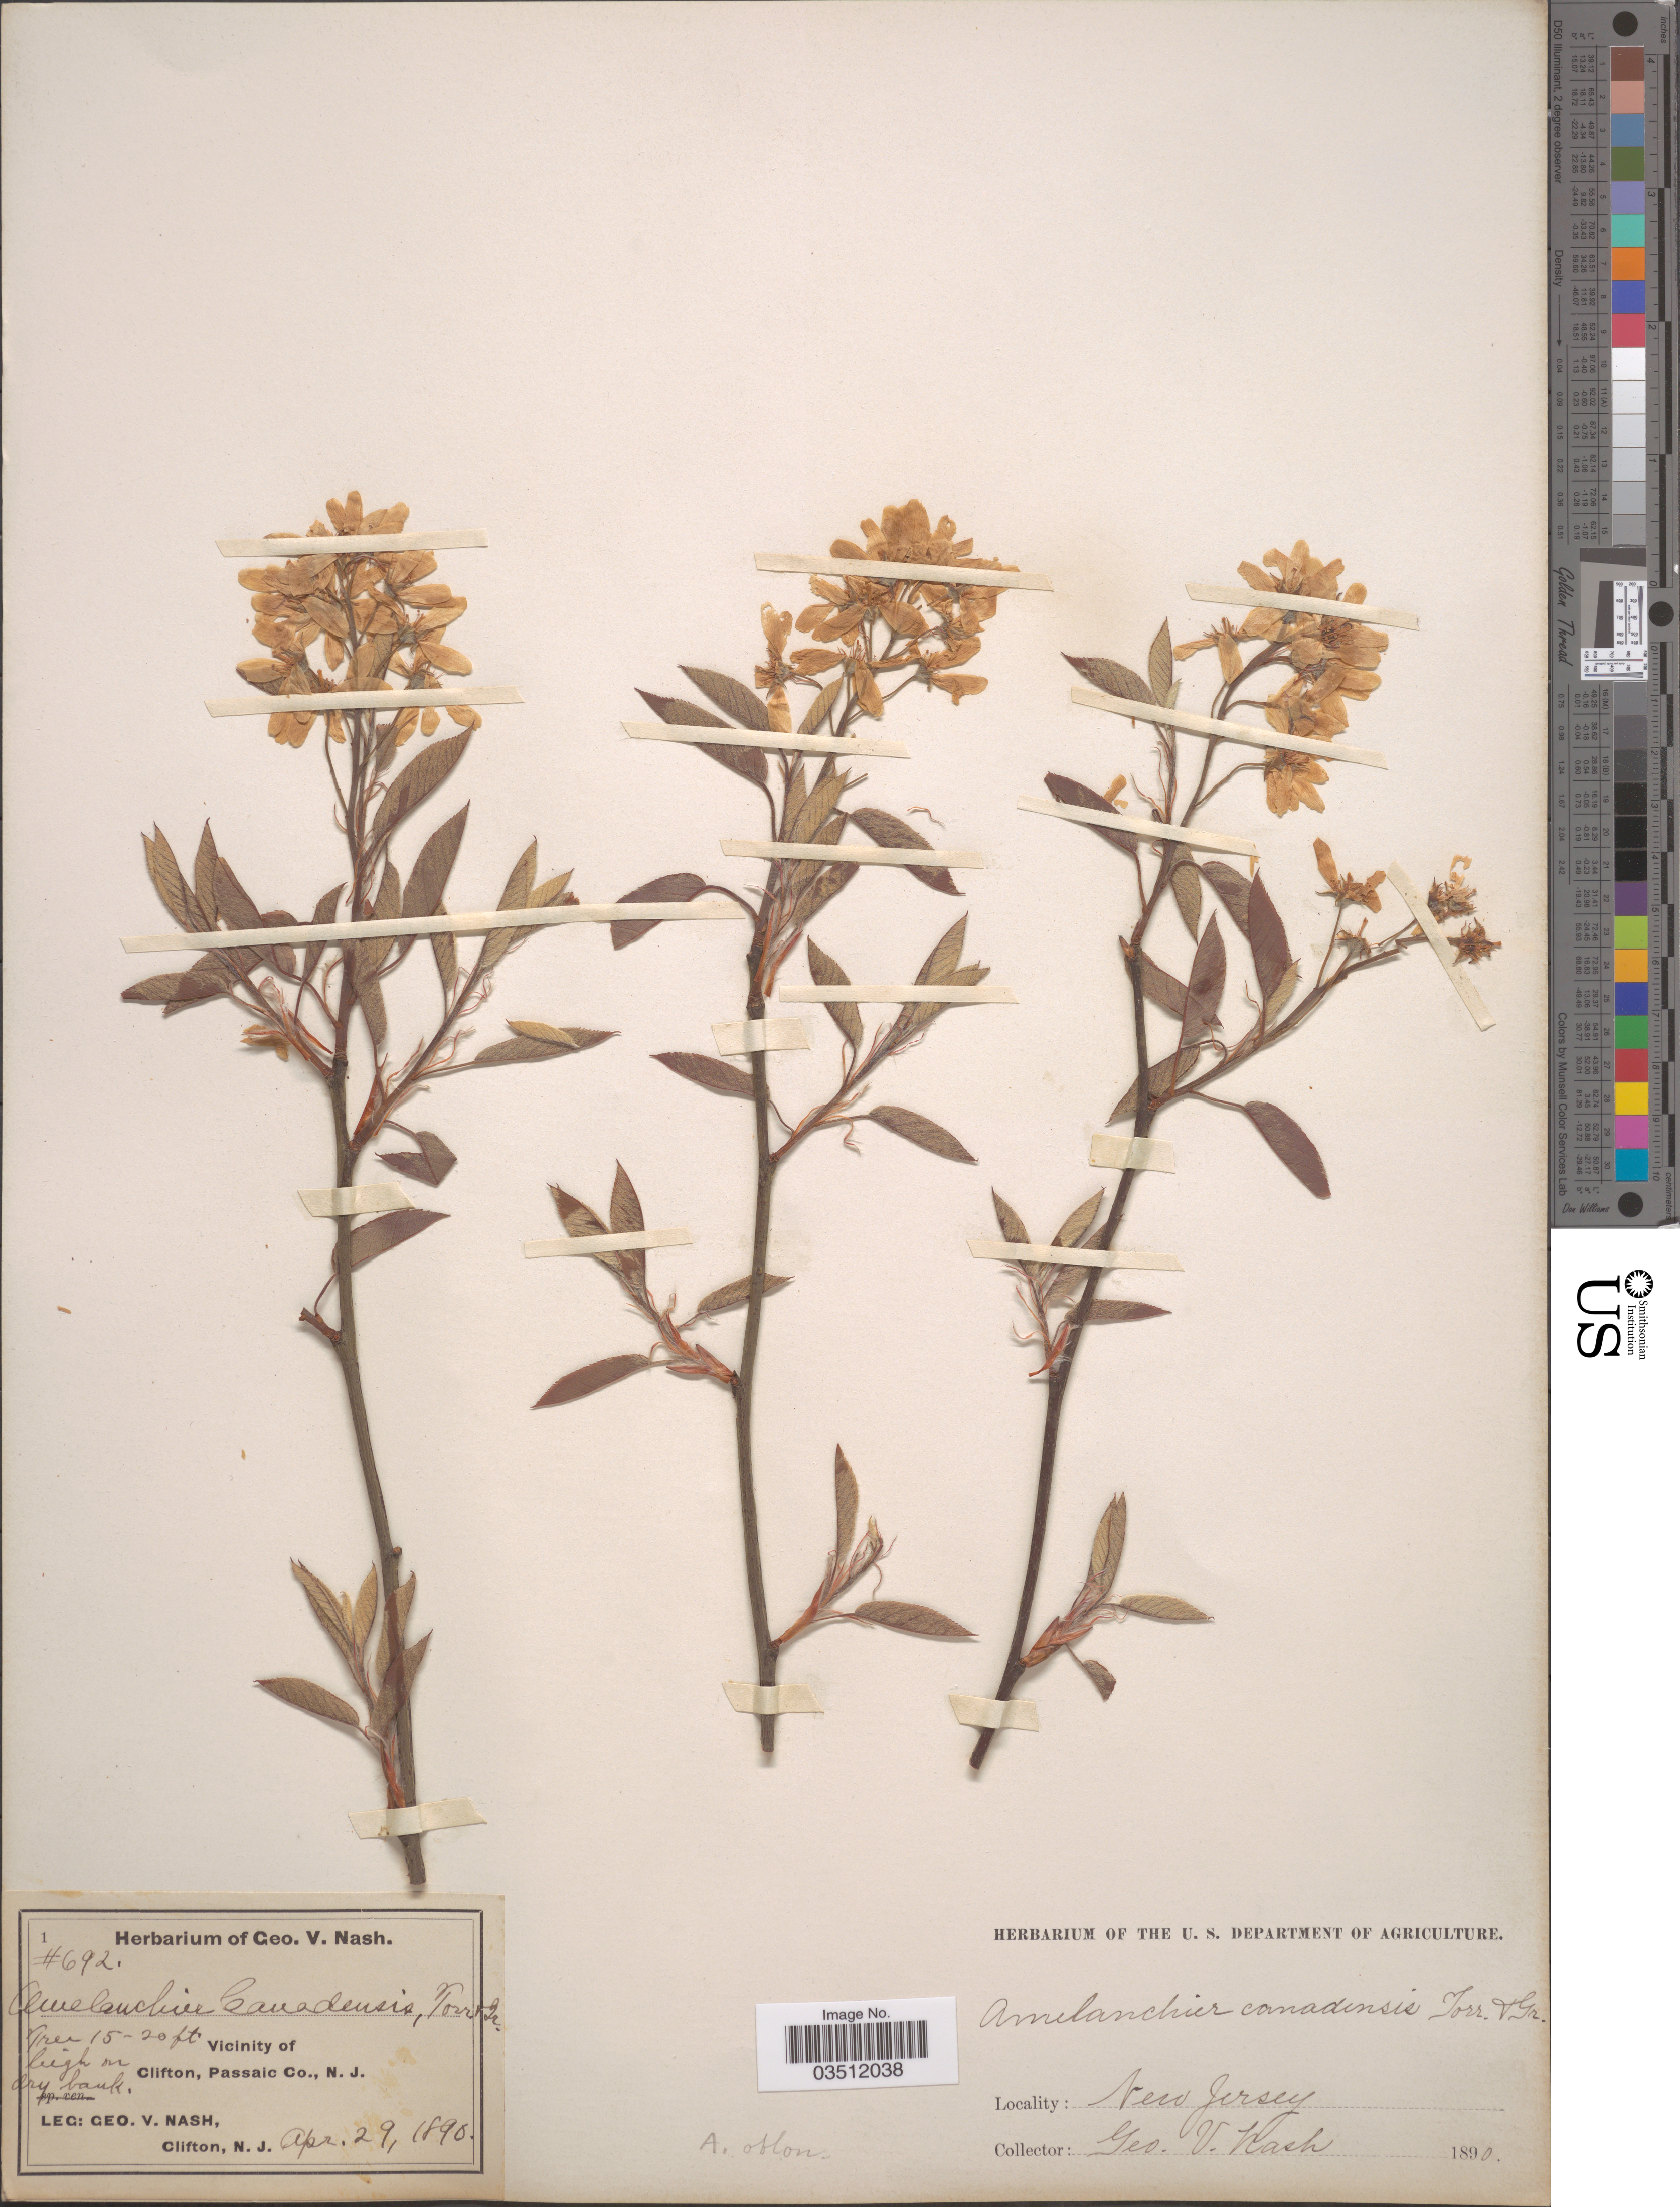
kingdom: Plantae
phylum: Tracheophyta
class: Magnoliopsida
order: Rosales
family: Rosaceae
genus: Amelanchier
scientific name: Amelanchier canadensis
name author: (L.) Medic.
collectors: G. V. Nash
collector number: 692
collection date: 1890-04-29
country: United States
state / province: New Jersey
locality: Vicinity of Clifton, Passaic Co.